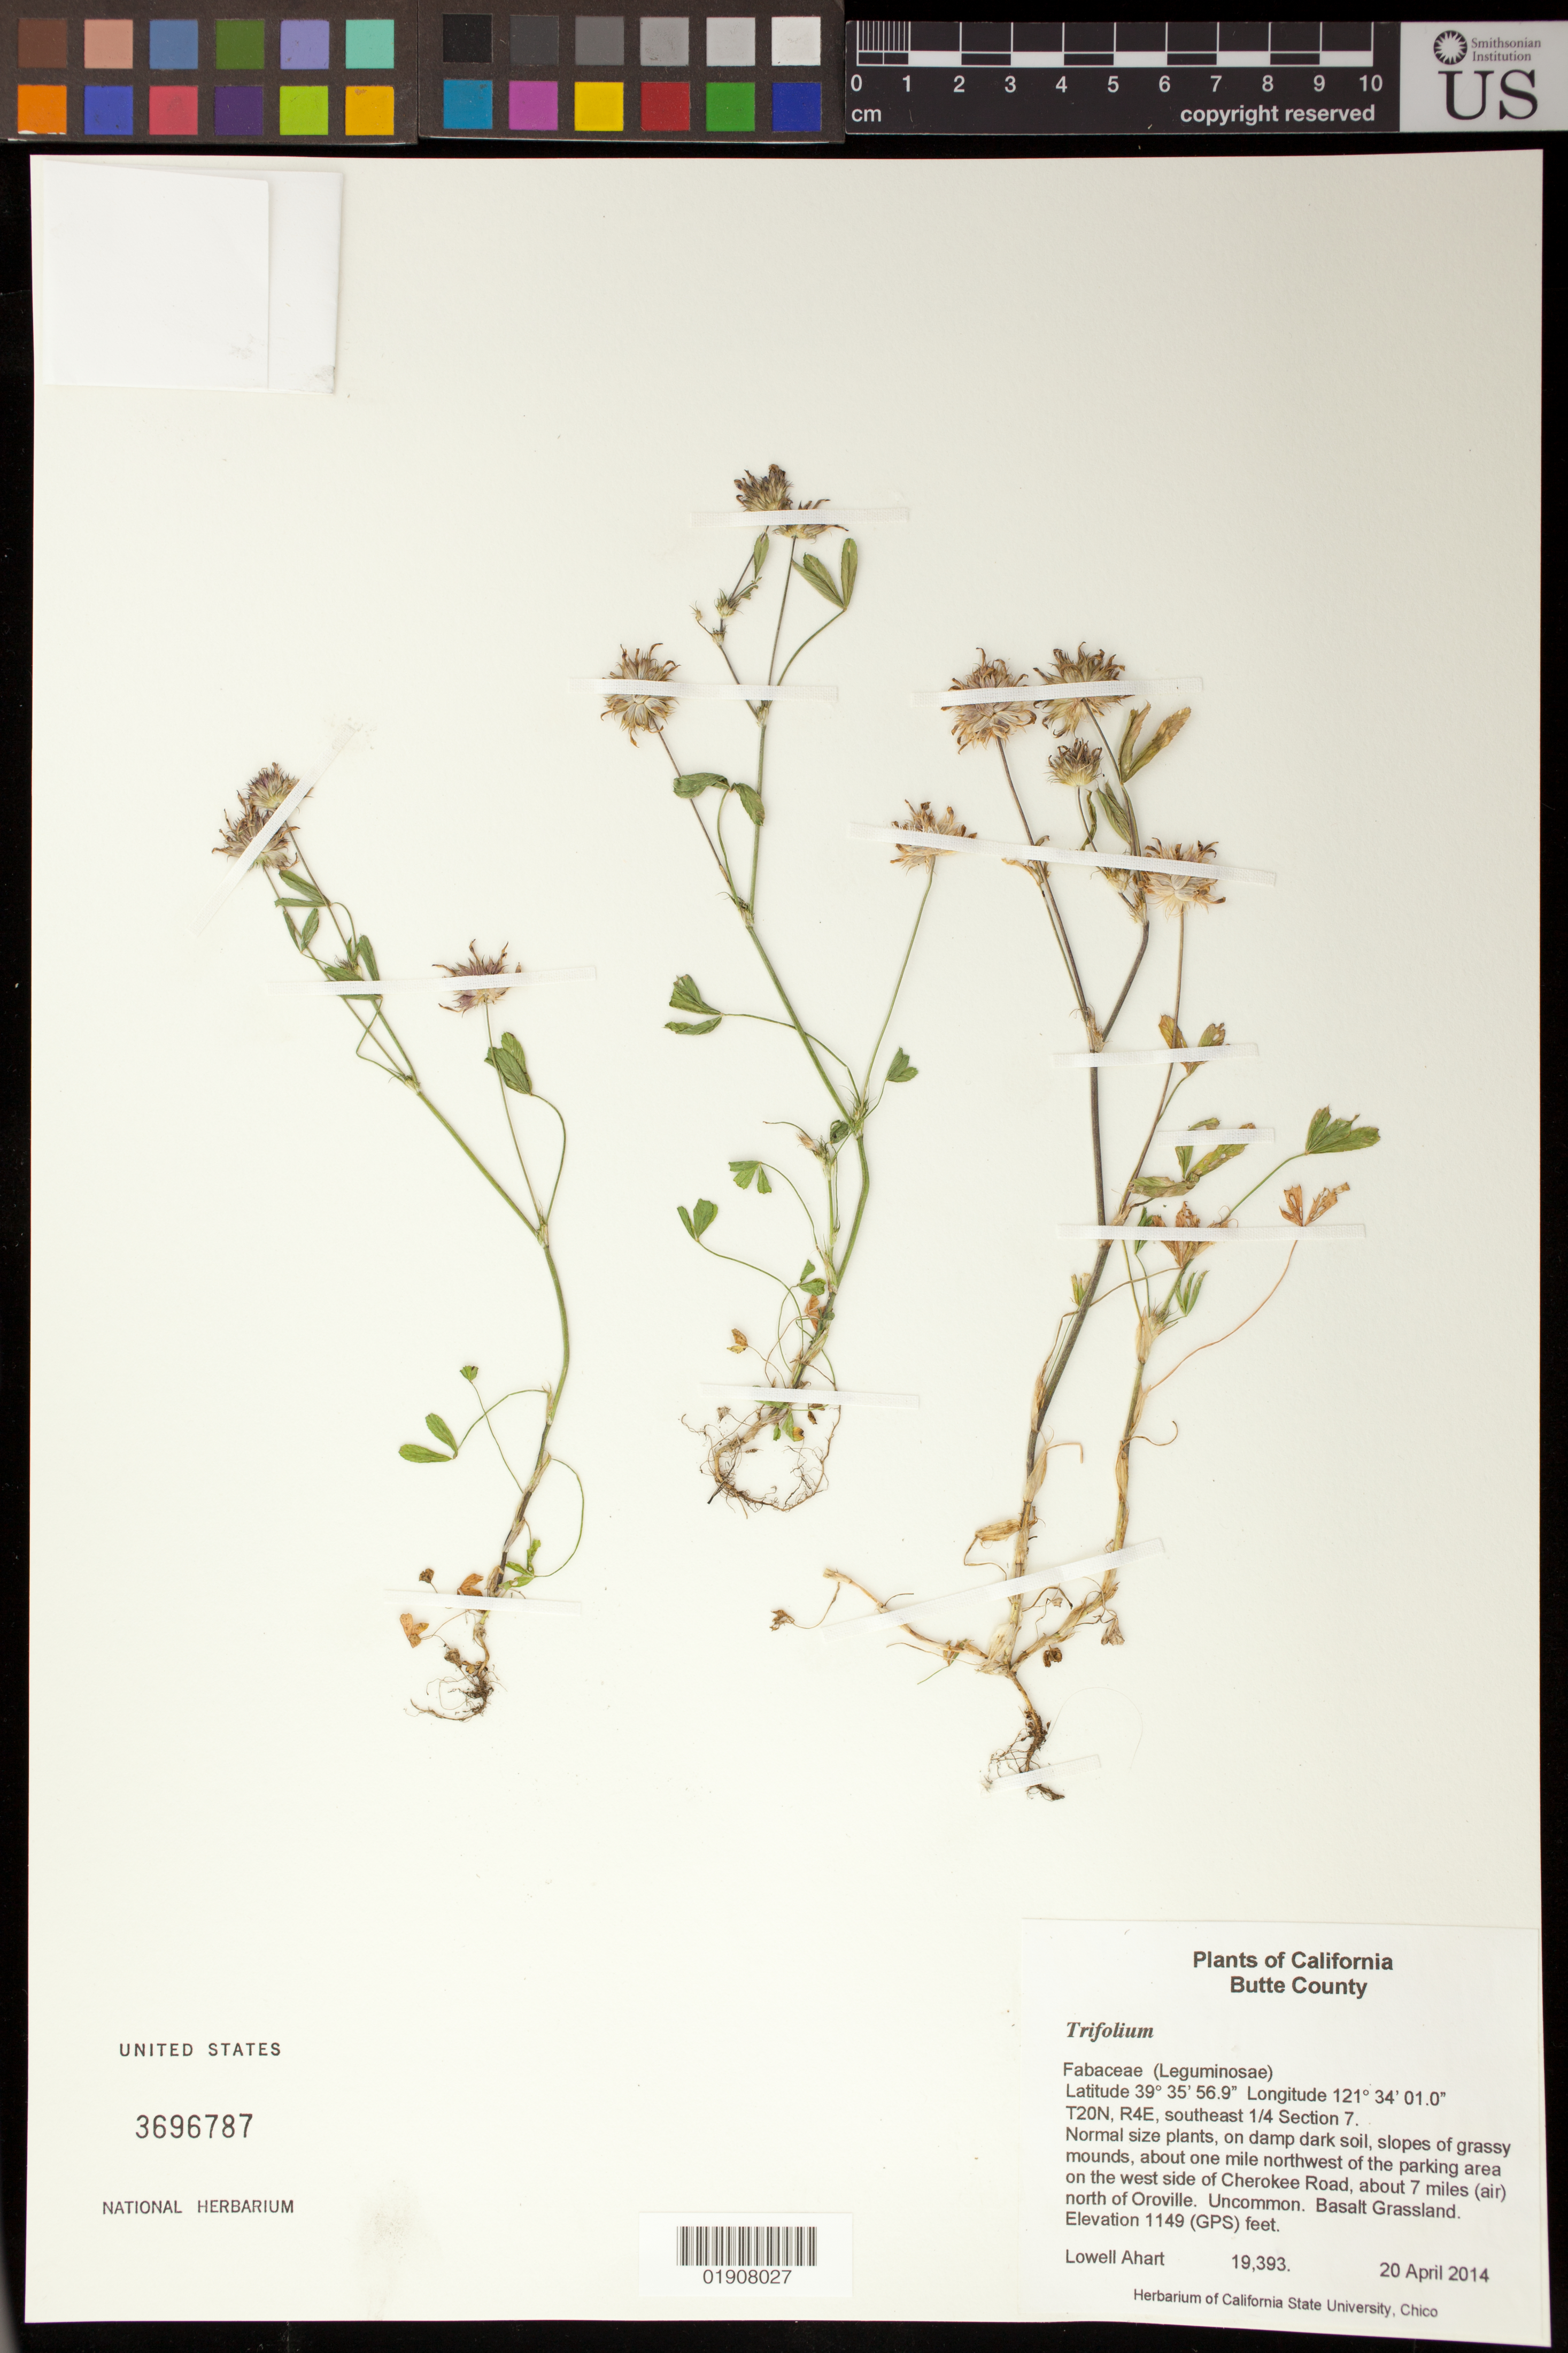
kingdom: Plantae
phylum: Tracheophyta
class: Magnoliopsida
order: Fabales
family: Fabaceae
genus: Trifolium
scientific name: Trifolium sp.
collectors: L. Ahart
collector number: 19393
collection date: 2014-04-20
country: United States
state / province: California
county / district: Butte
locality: About one mile northwest of the parking area on the west side of Cherokee Road, about 7 miles (air) north of Oroville.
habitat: Basalt grassland.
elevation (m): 350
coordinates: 39 35 56.9 N, 121 34 01.0 W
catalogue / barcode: US 3696787